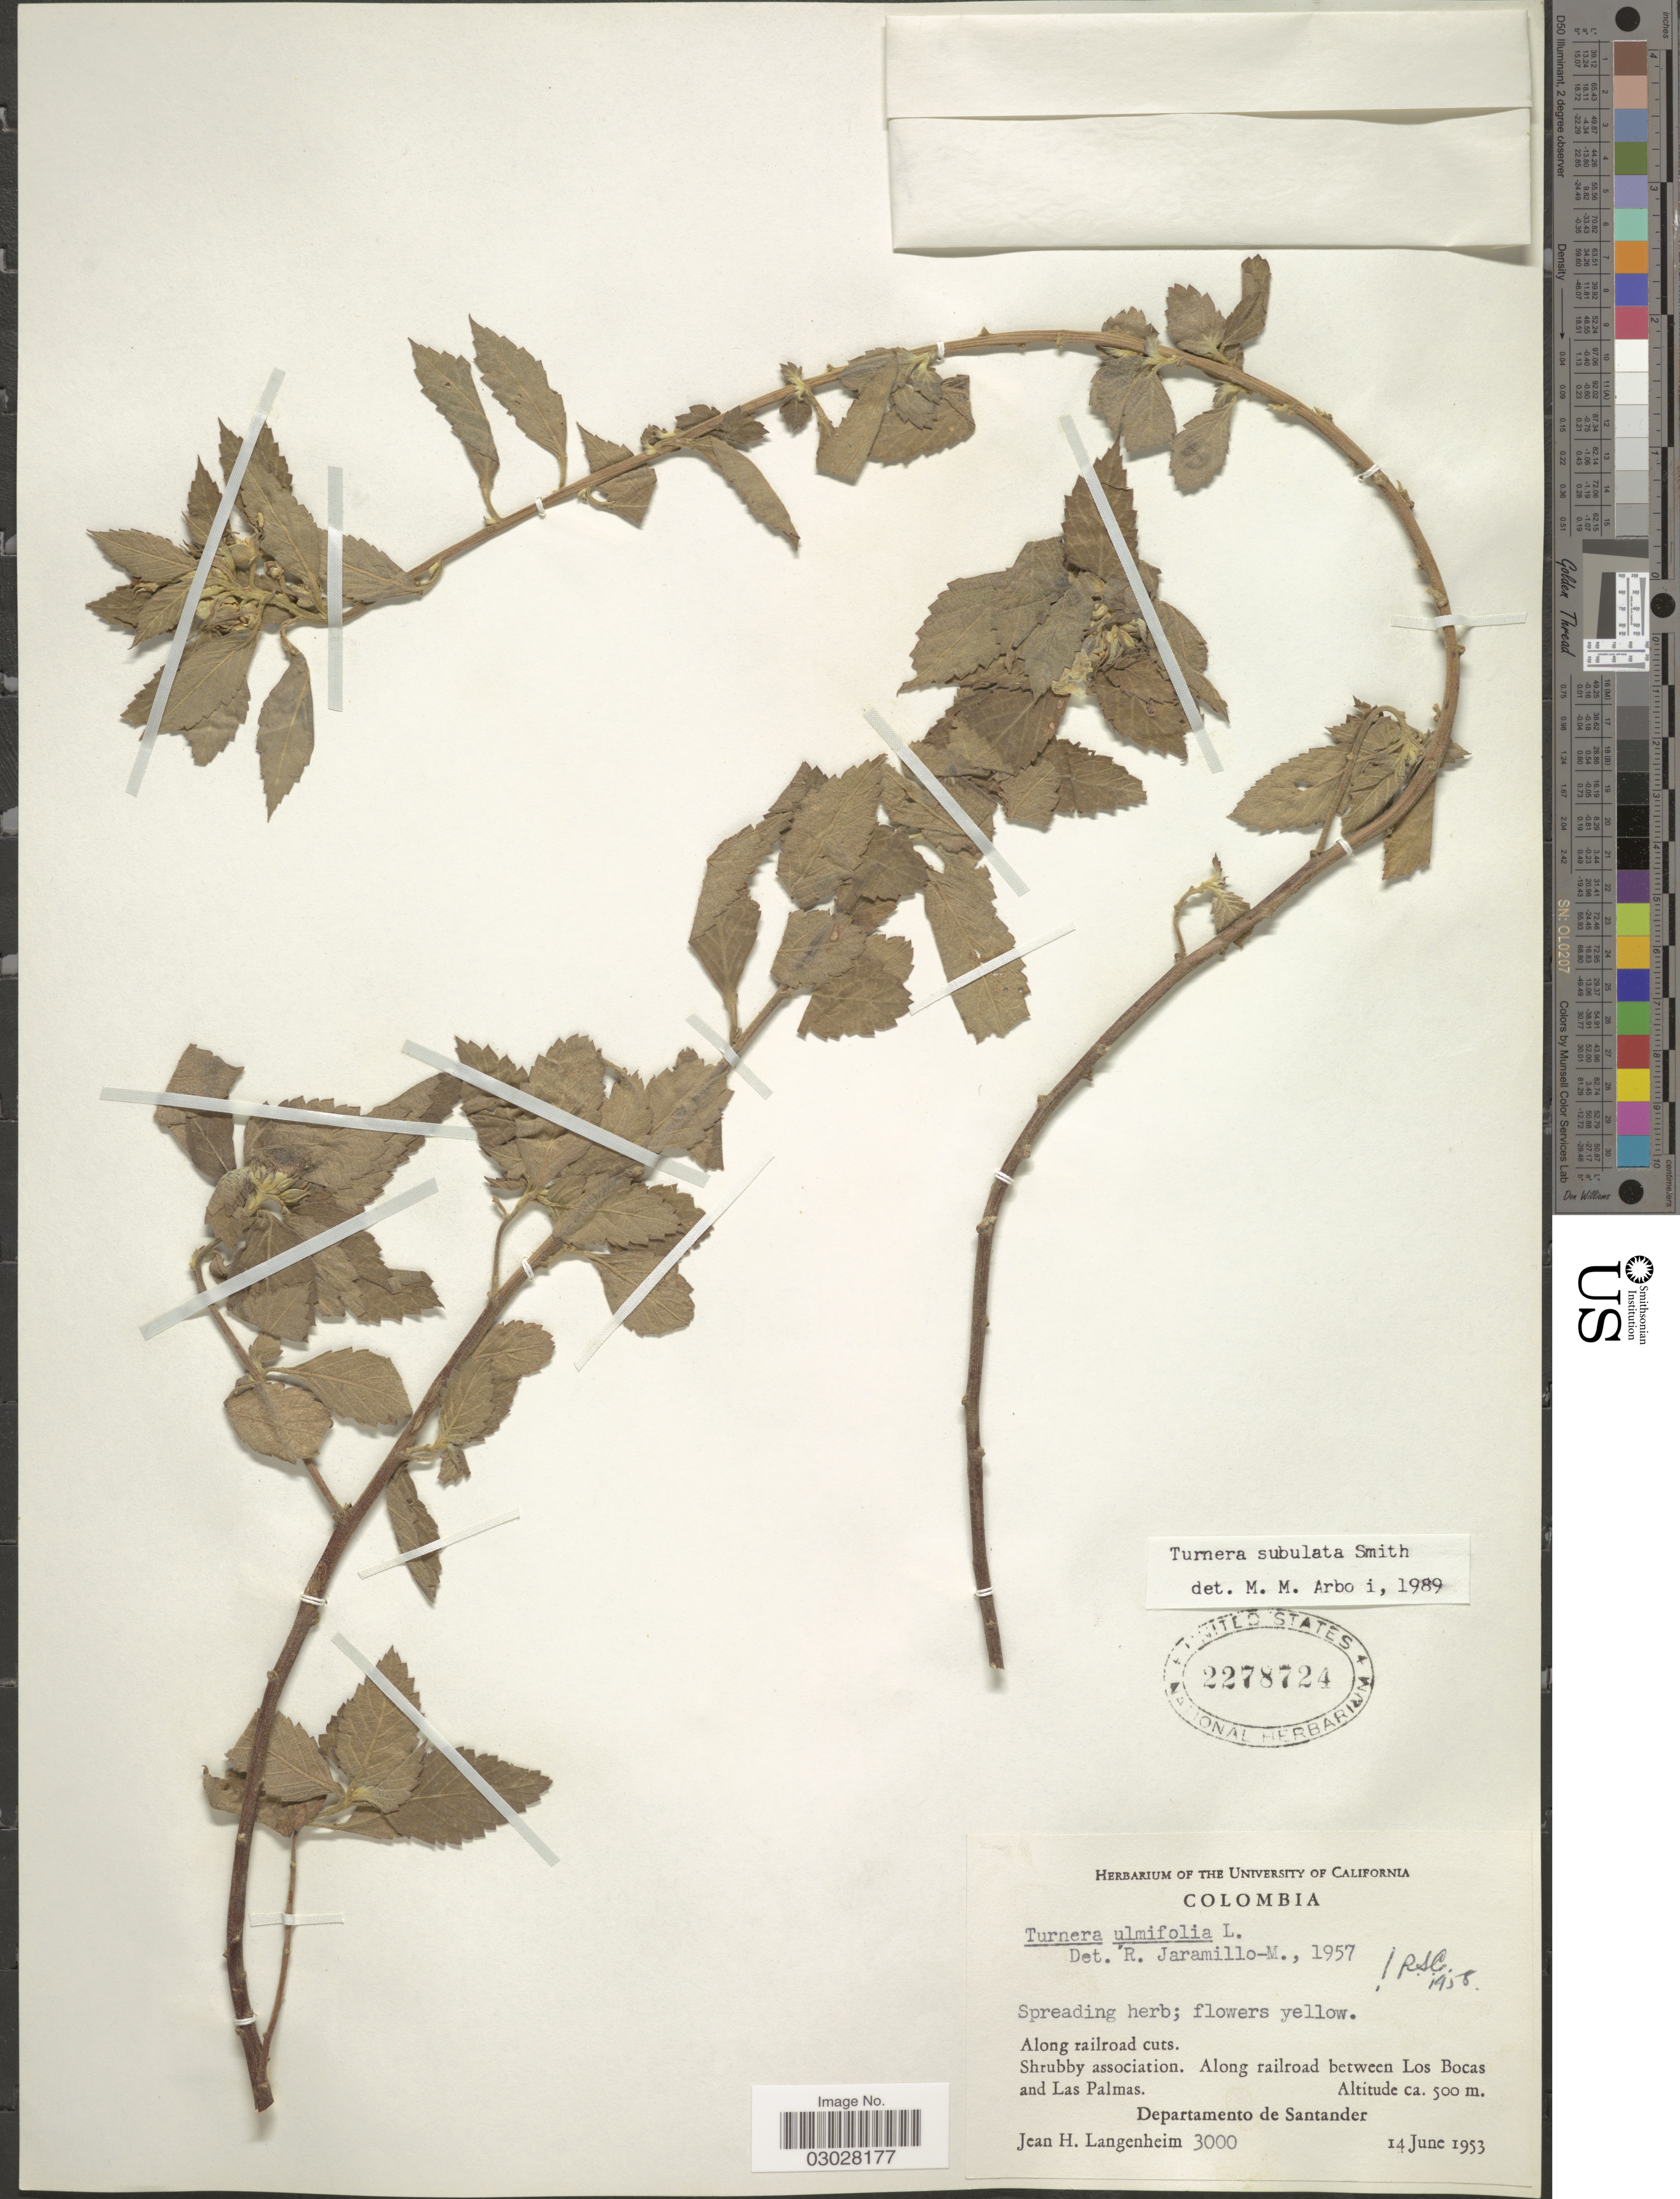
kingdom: Plantae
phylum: Tracheophyta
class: Magnoliopsida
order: Malpighiales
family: Turneraceae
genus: Turnera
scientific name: Turnera subulata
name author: Sm.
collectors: J. H. Langenheim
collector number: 3000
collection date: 1953-06-14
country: Colombia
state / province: Santander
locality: Along railroad cuts. Along railroad between Los Bocas and Las Palmas. Departamento de Santander.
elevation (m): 500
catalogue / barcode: US 2278724